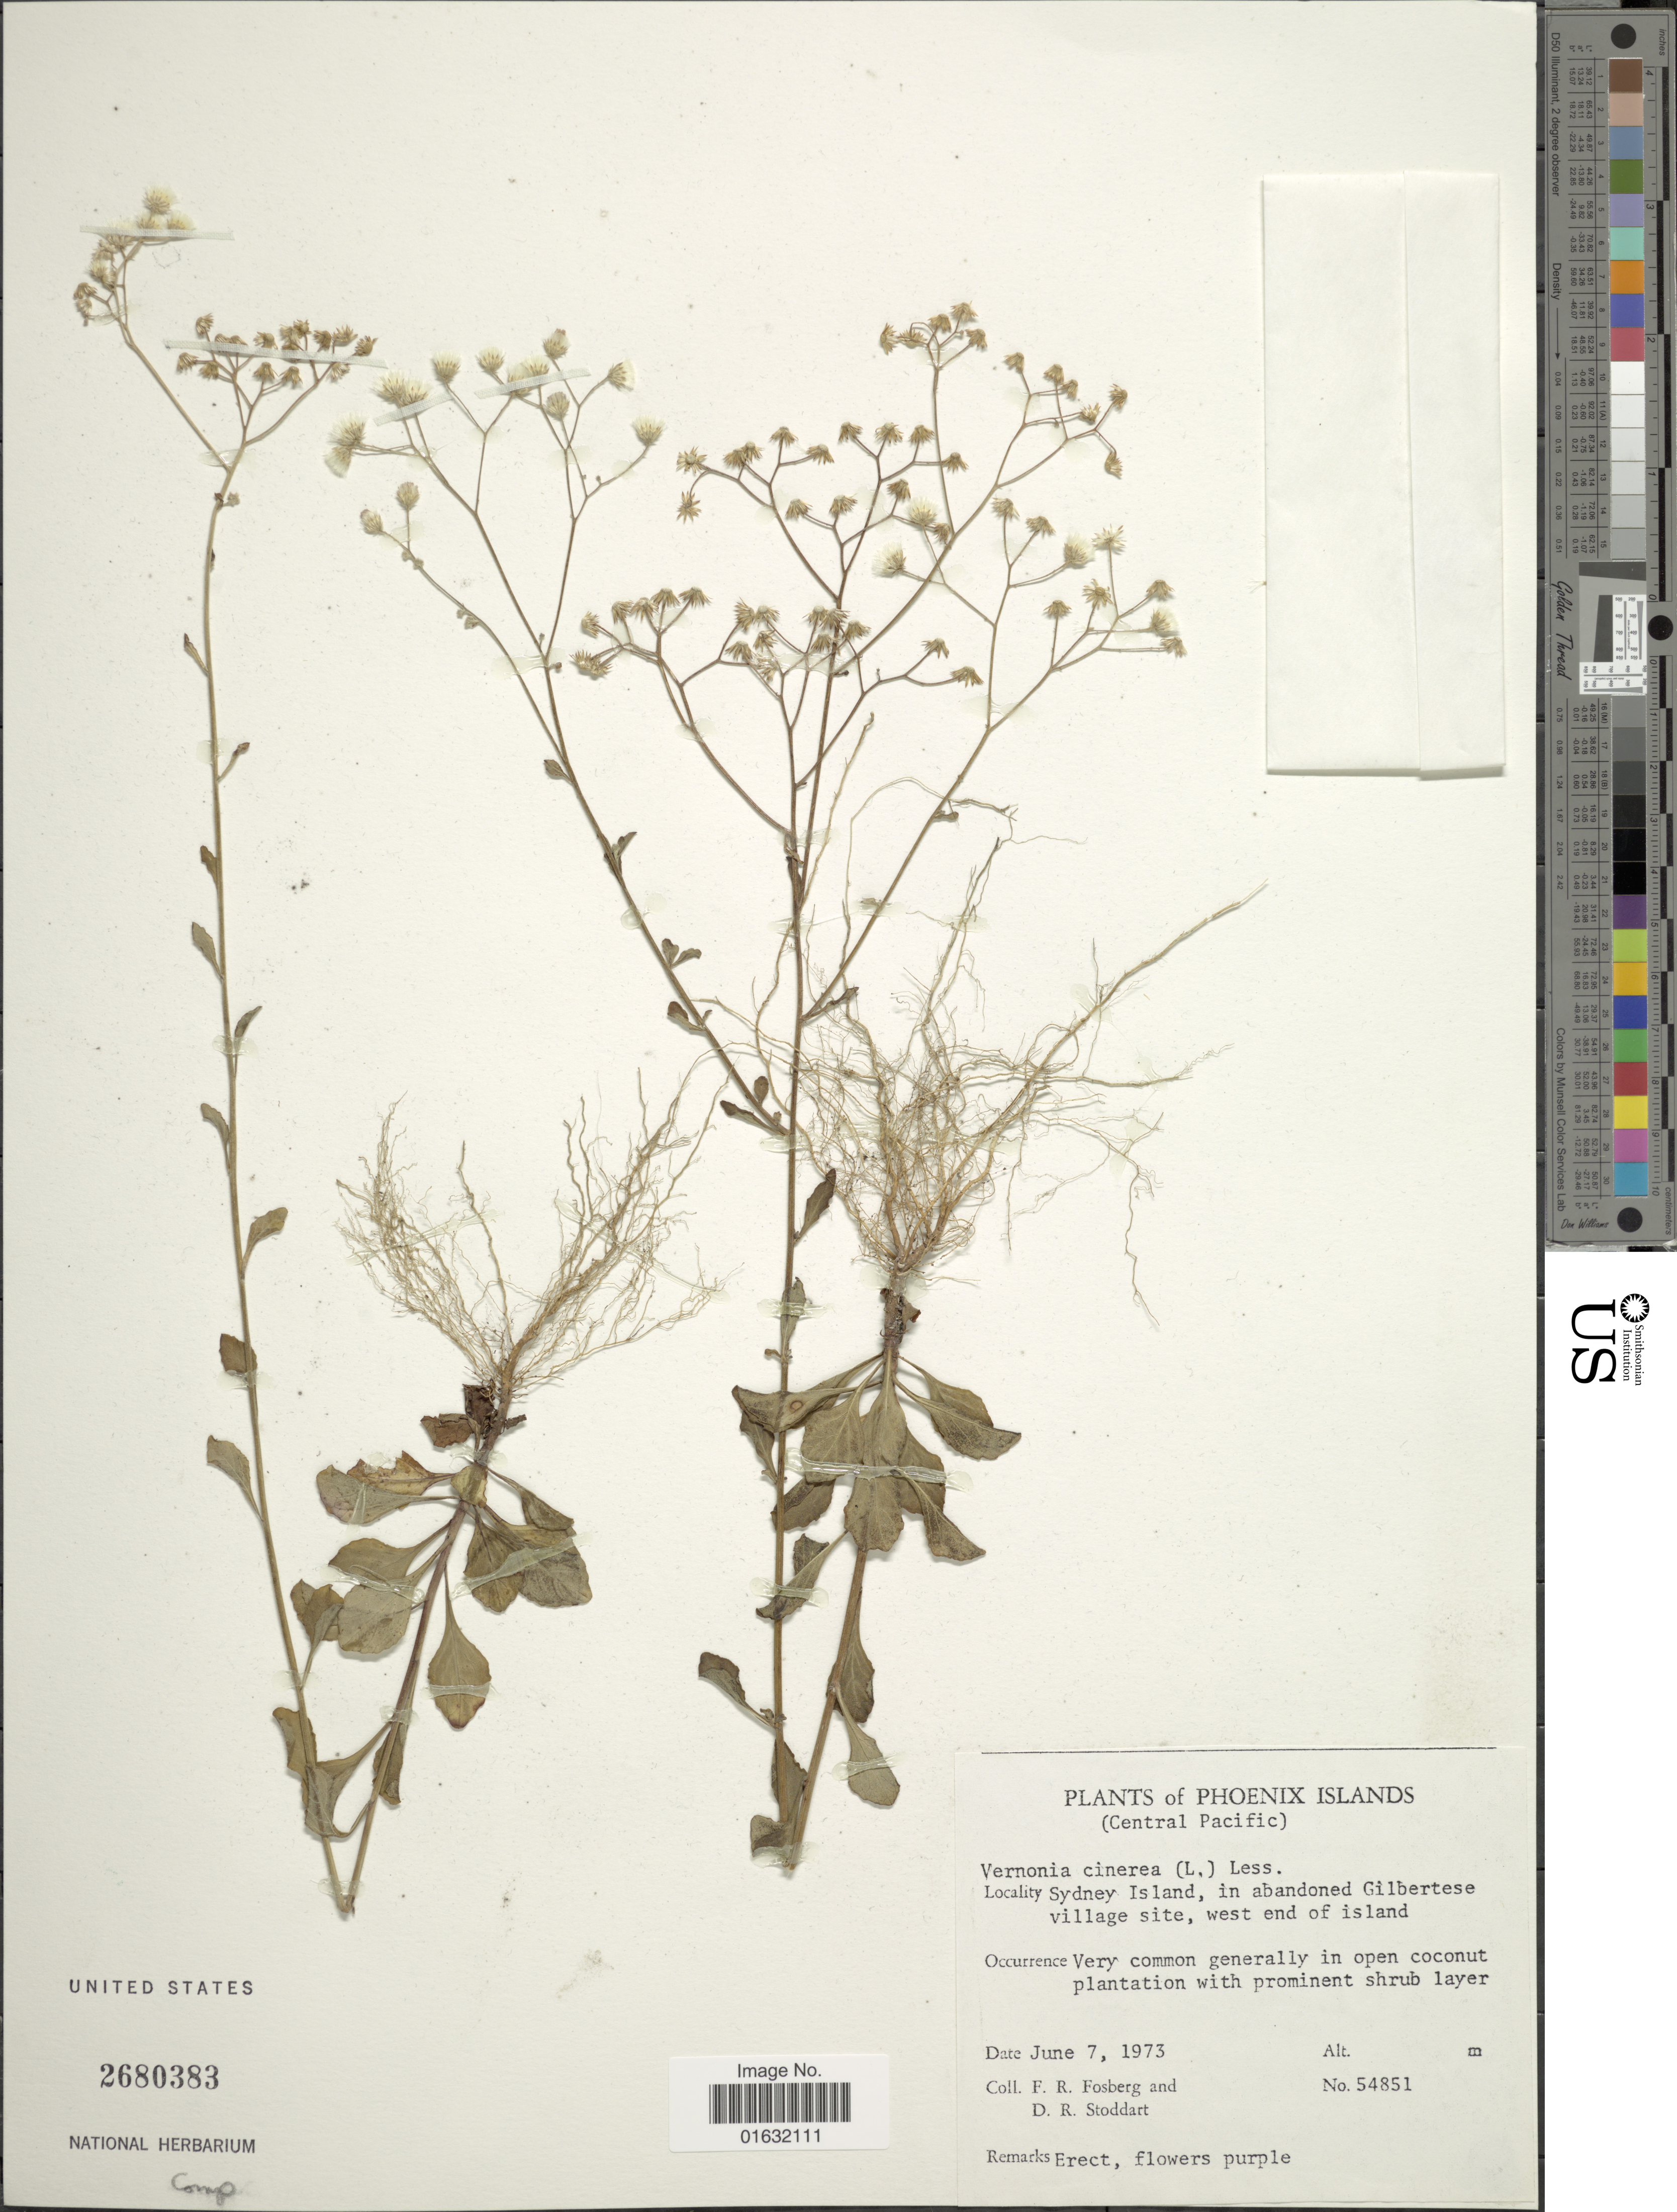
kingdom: Plantae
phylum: Tracheophyta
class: Magnoliopsida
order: Asterales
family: Asteraceae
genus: Cyanthillium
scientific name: Cyanthillium cinereum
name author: (L.) H. Rob.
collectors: F. R. Fosberg & D. R. Stoddart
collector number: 54851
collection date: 1973-06-07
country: Kiribati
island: Manra [Sydney] Island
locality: Phoenix Islands (Central Pacific), Sydney Island, in abandoned Gilbertese village site, west end of island.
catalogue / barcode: US 2680383